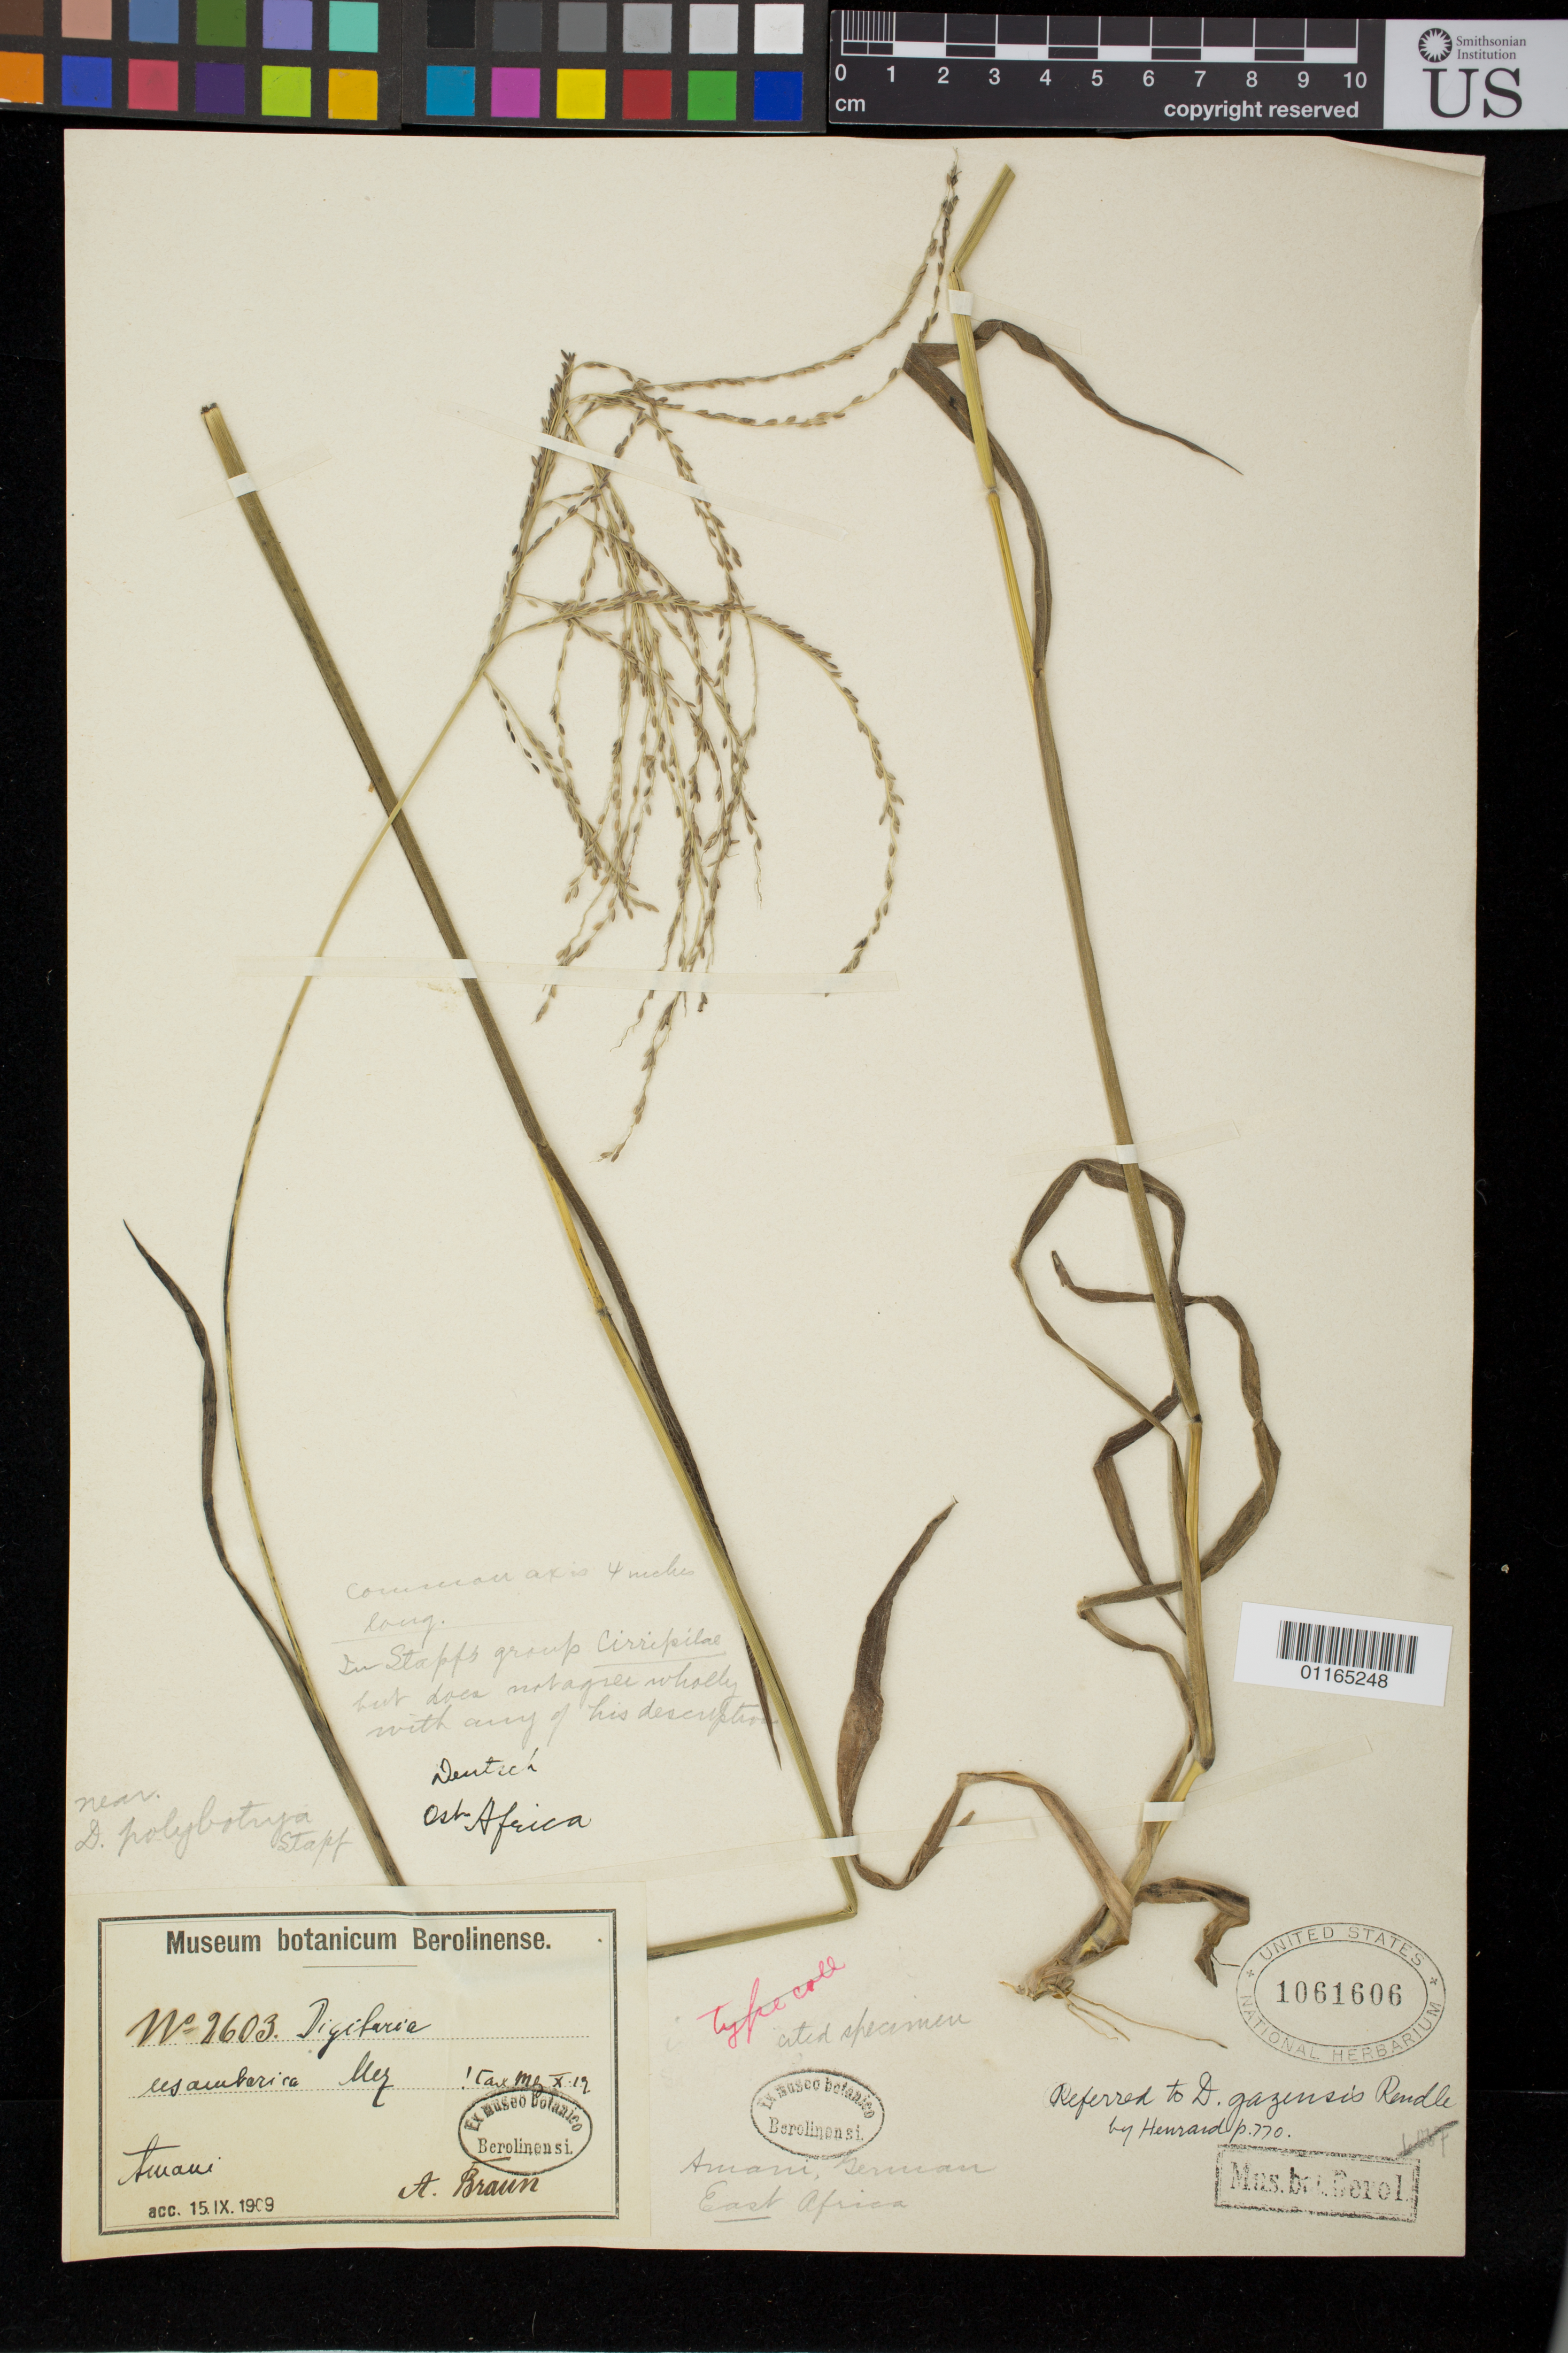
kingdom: Plantae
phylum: Tracheophyta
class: Liliopsida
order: Poales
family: Poaceae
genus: Digitaria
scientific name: Digitaria usambarica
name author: Mez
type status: Syntype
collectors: A. Braun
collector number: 2603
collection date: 1909-09-15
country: Tanzania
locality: Amani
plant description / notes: ex herb Berlin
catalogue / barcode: US 1061606